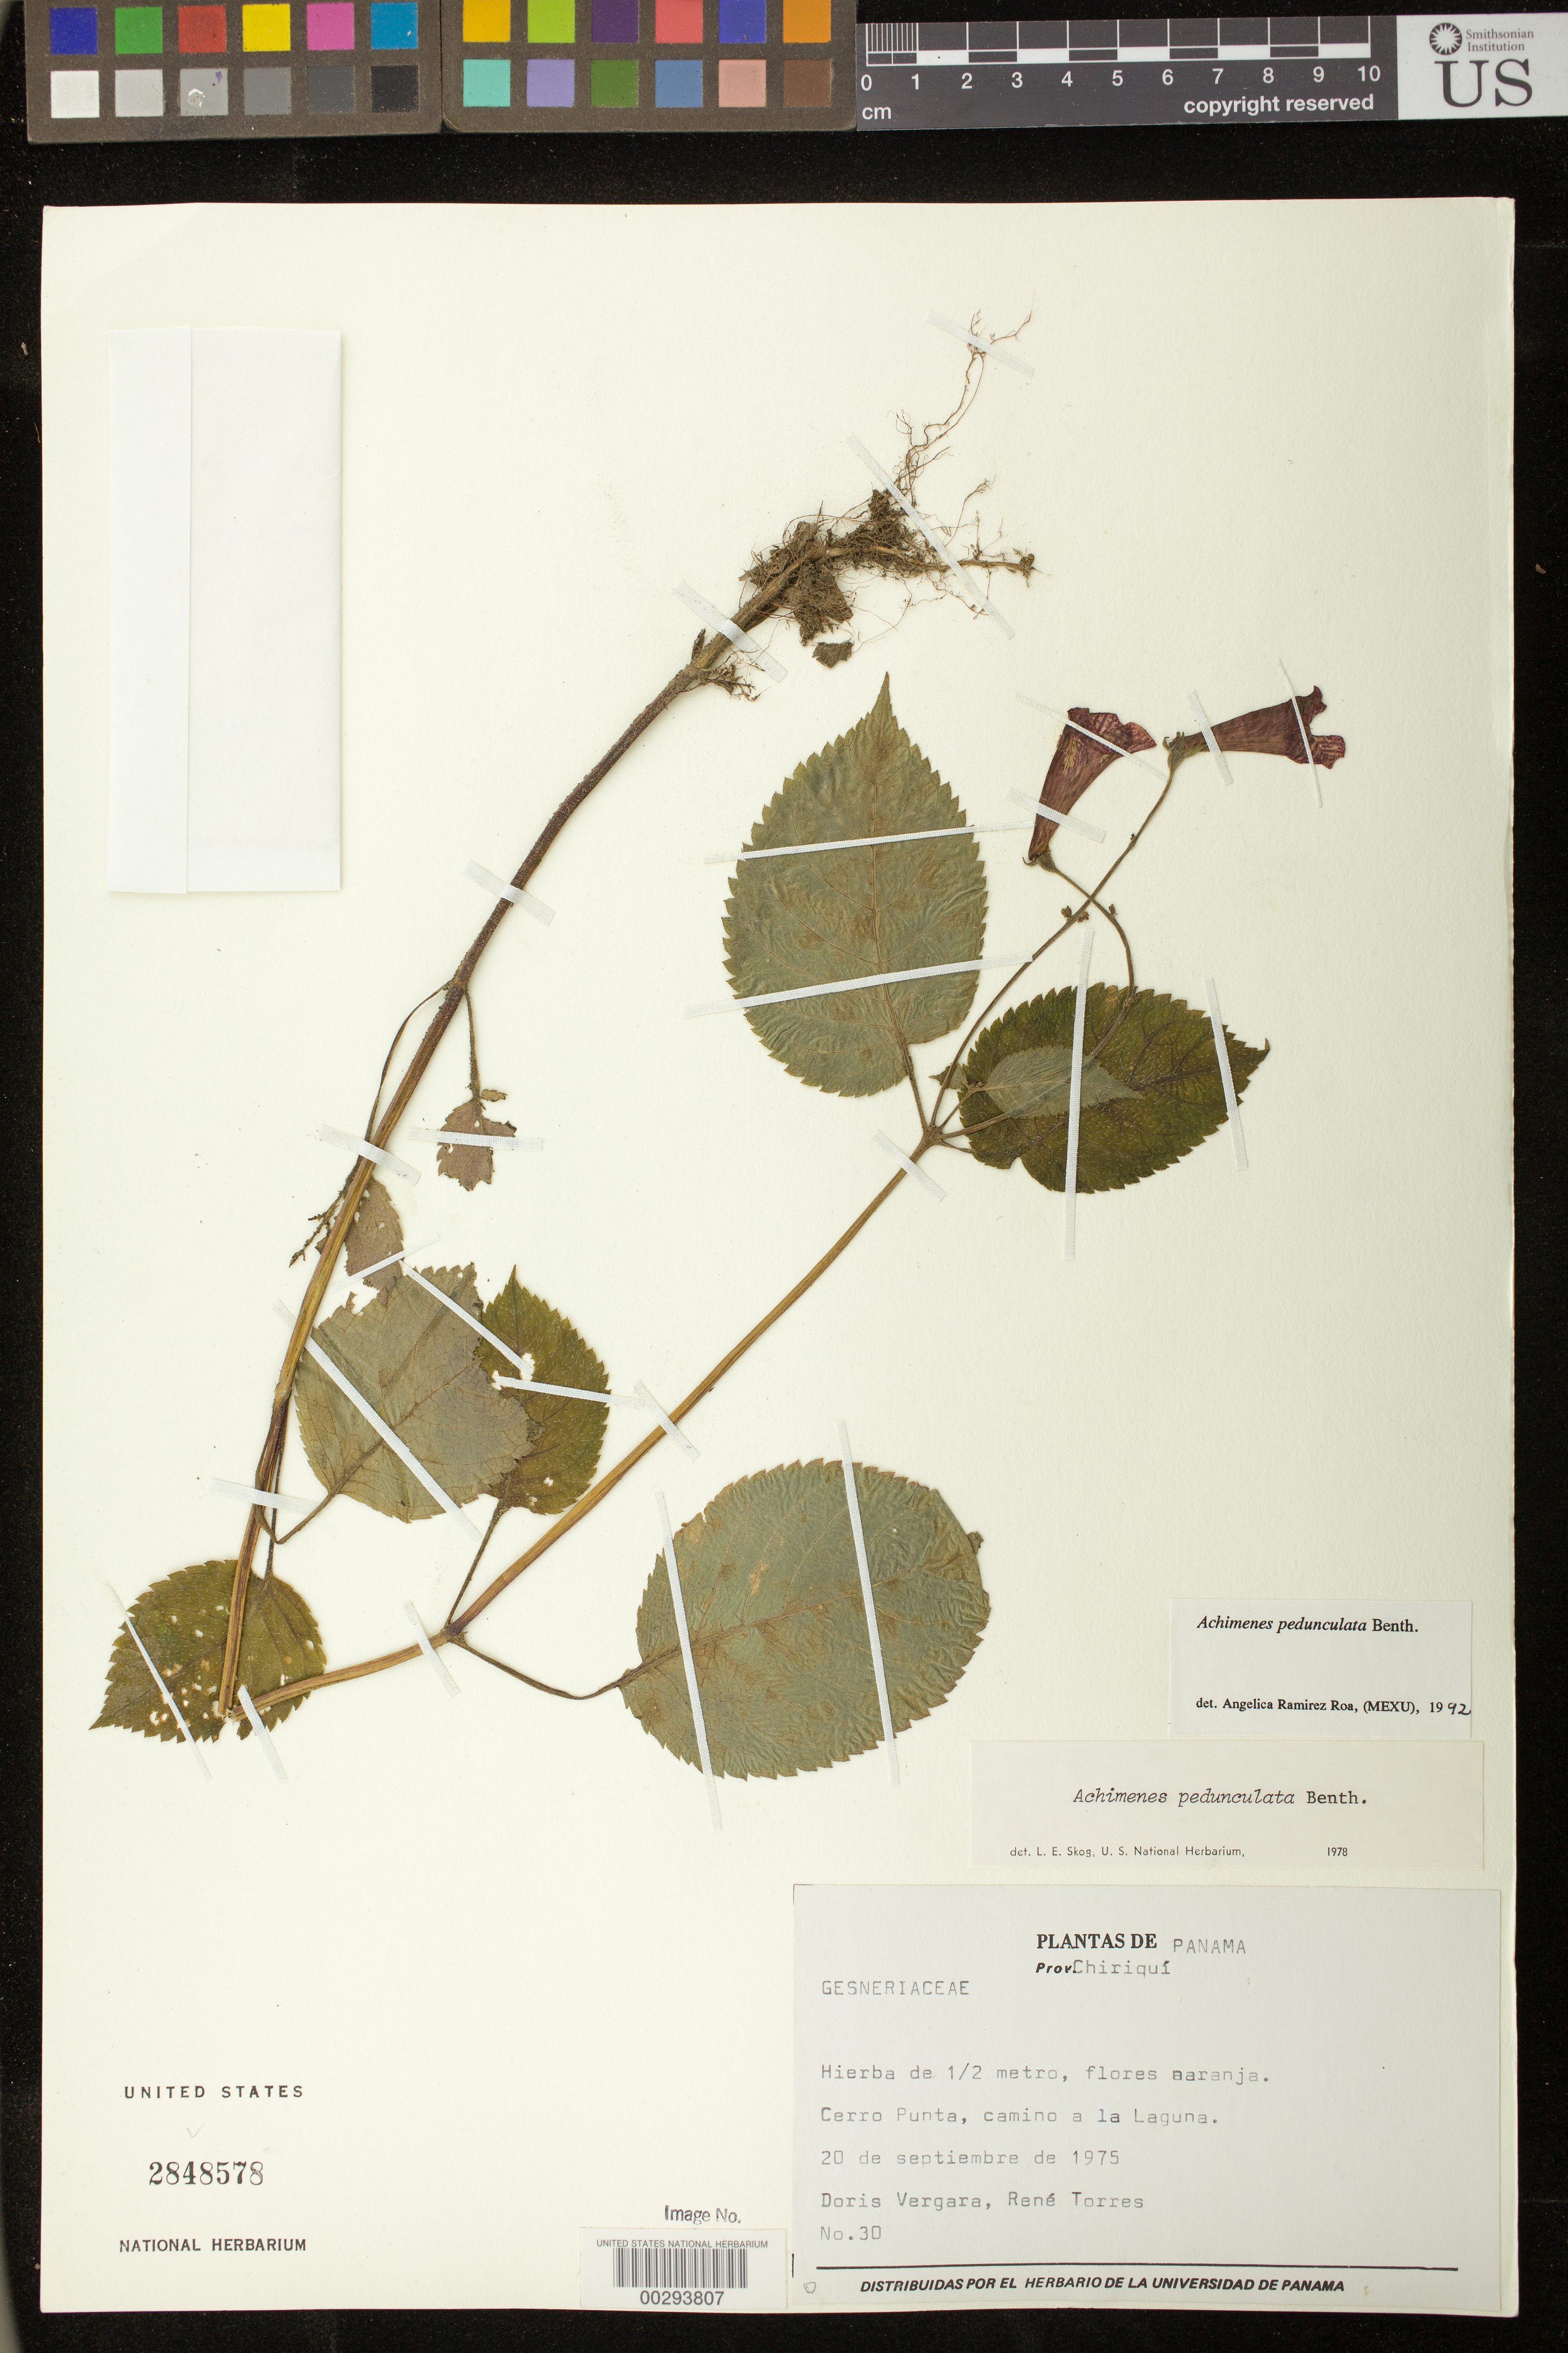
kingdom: Plantae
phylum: Tracheophyta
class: Magnoliopsida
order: Lamiales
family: Gesneriaceae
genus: Achimenes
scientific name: Achimenes pedunculata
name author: Benth.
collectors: D. Vergara & R. Torres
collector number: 30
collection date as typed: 20 Sep 1975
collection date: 1975-09-20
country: Panama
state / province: Chiriquí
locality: Cerro Punta, road to La Laguna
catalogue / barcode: US 2849578